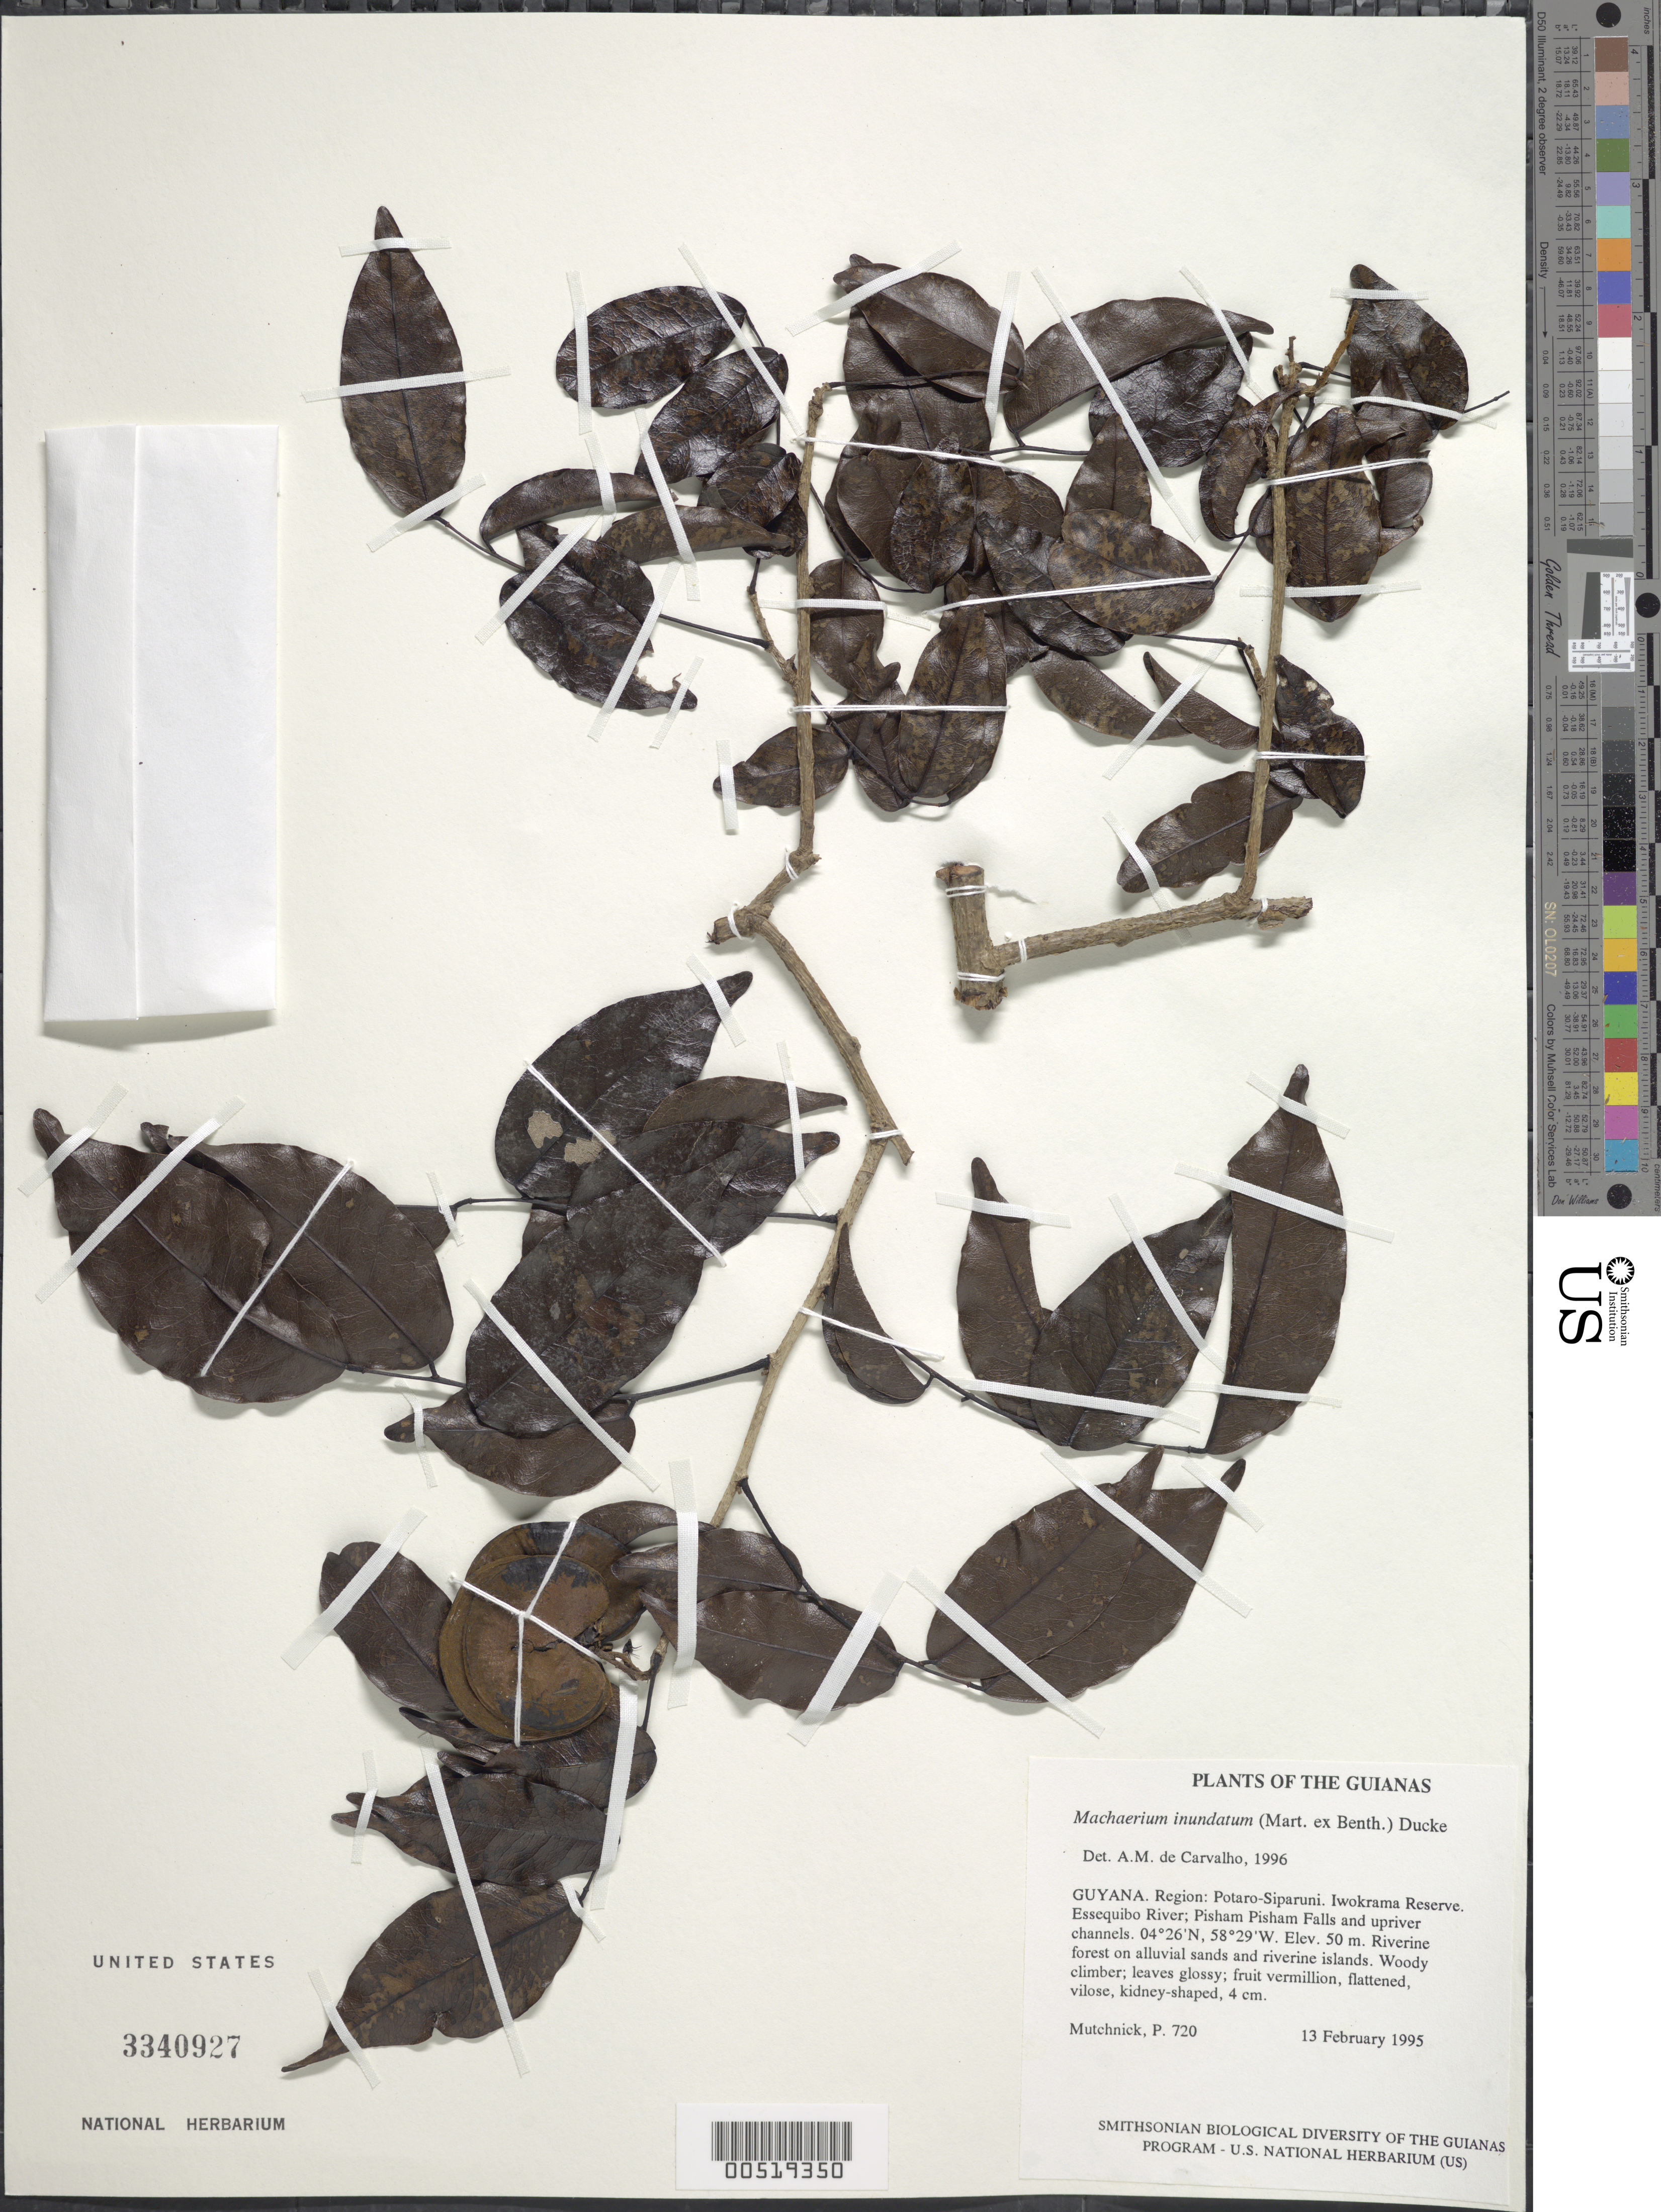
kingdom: Plantae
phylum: Tracheophyta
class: Magnoliopsida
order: Fabales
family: Fabaceae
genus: Machaerium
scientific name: Machaerium inundatum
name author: (Mart. ex Benth.) Ducke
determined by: Carvalho, A. M. V. de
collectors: P. Mutchnick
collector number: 720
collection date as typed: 13 February 1995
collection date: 1995-02-13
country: Guyana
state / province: Potaro-Siparuni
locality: Iwokrama Reserve. Essequibo River; Pisham Pisham Falls and upriver channels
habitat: Riverine forest on alluvial sands and riverine islands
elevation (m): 50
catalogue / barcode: US 3340927